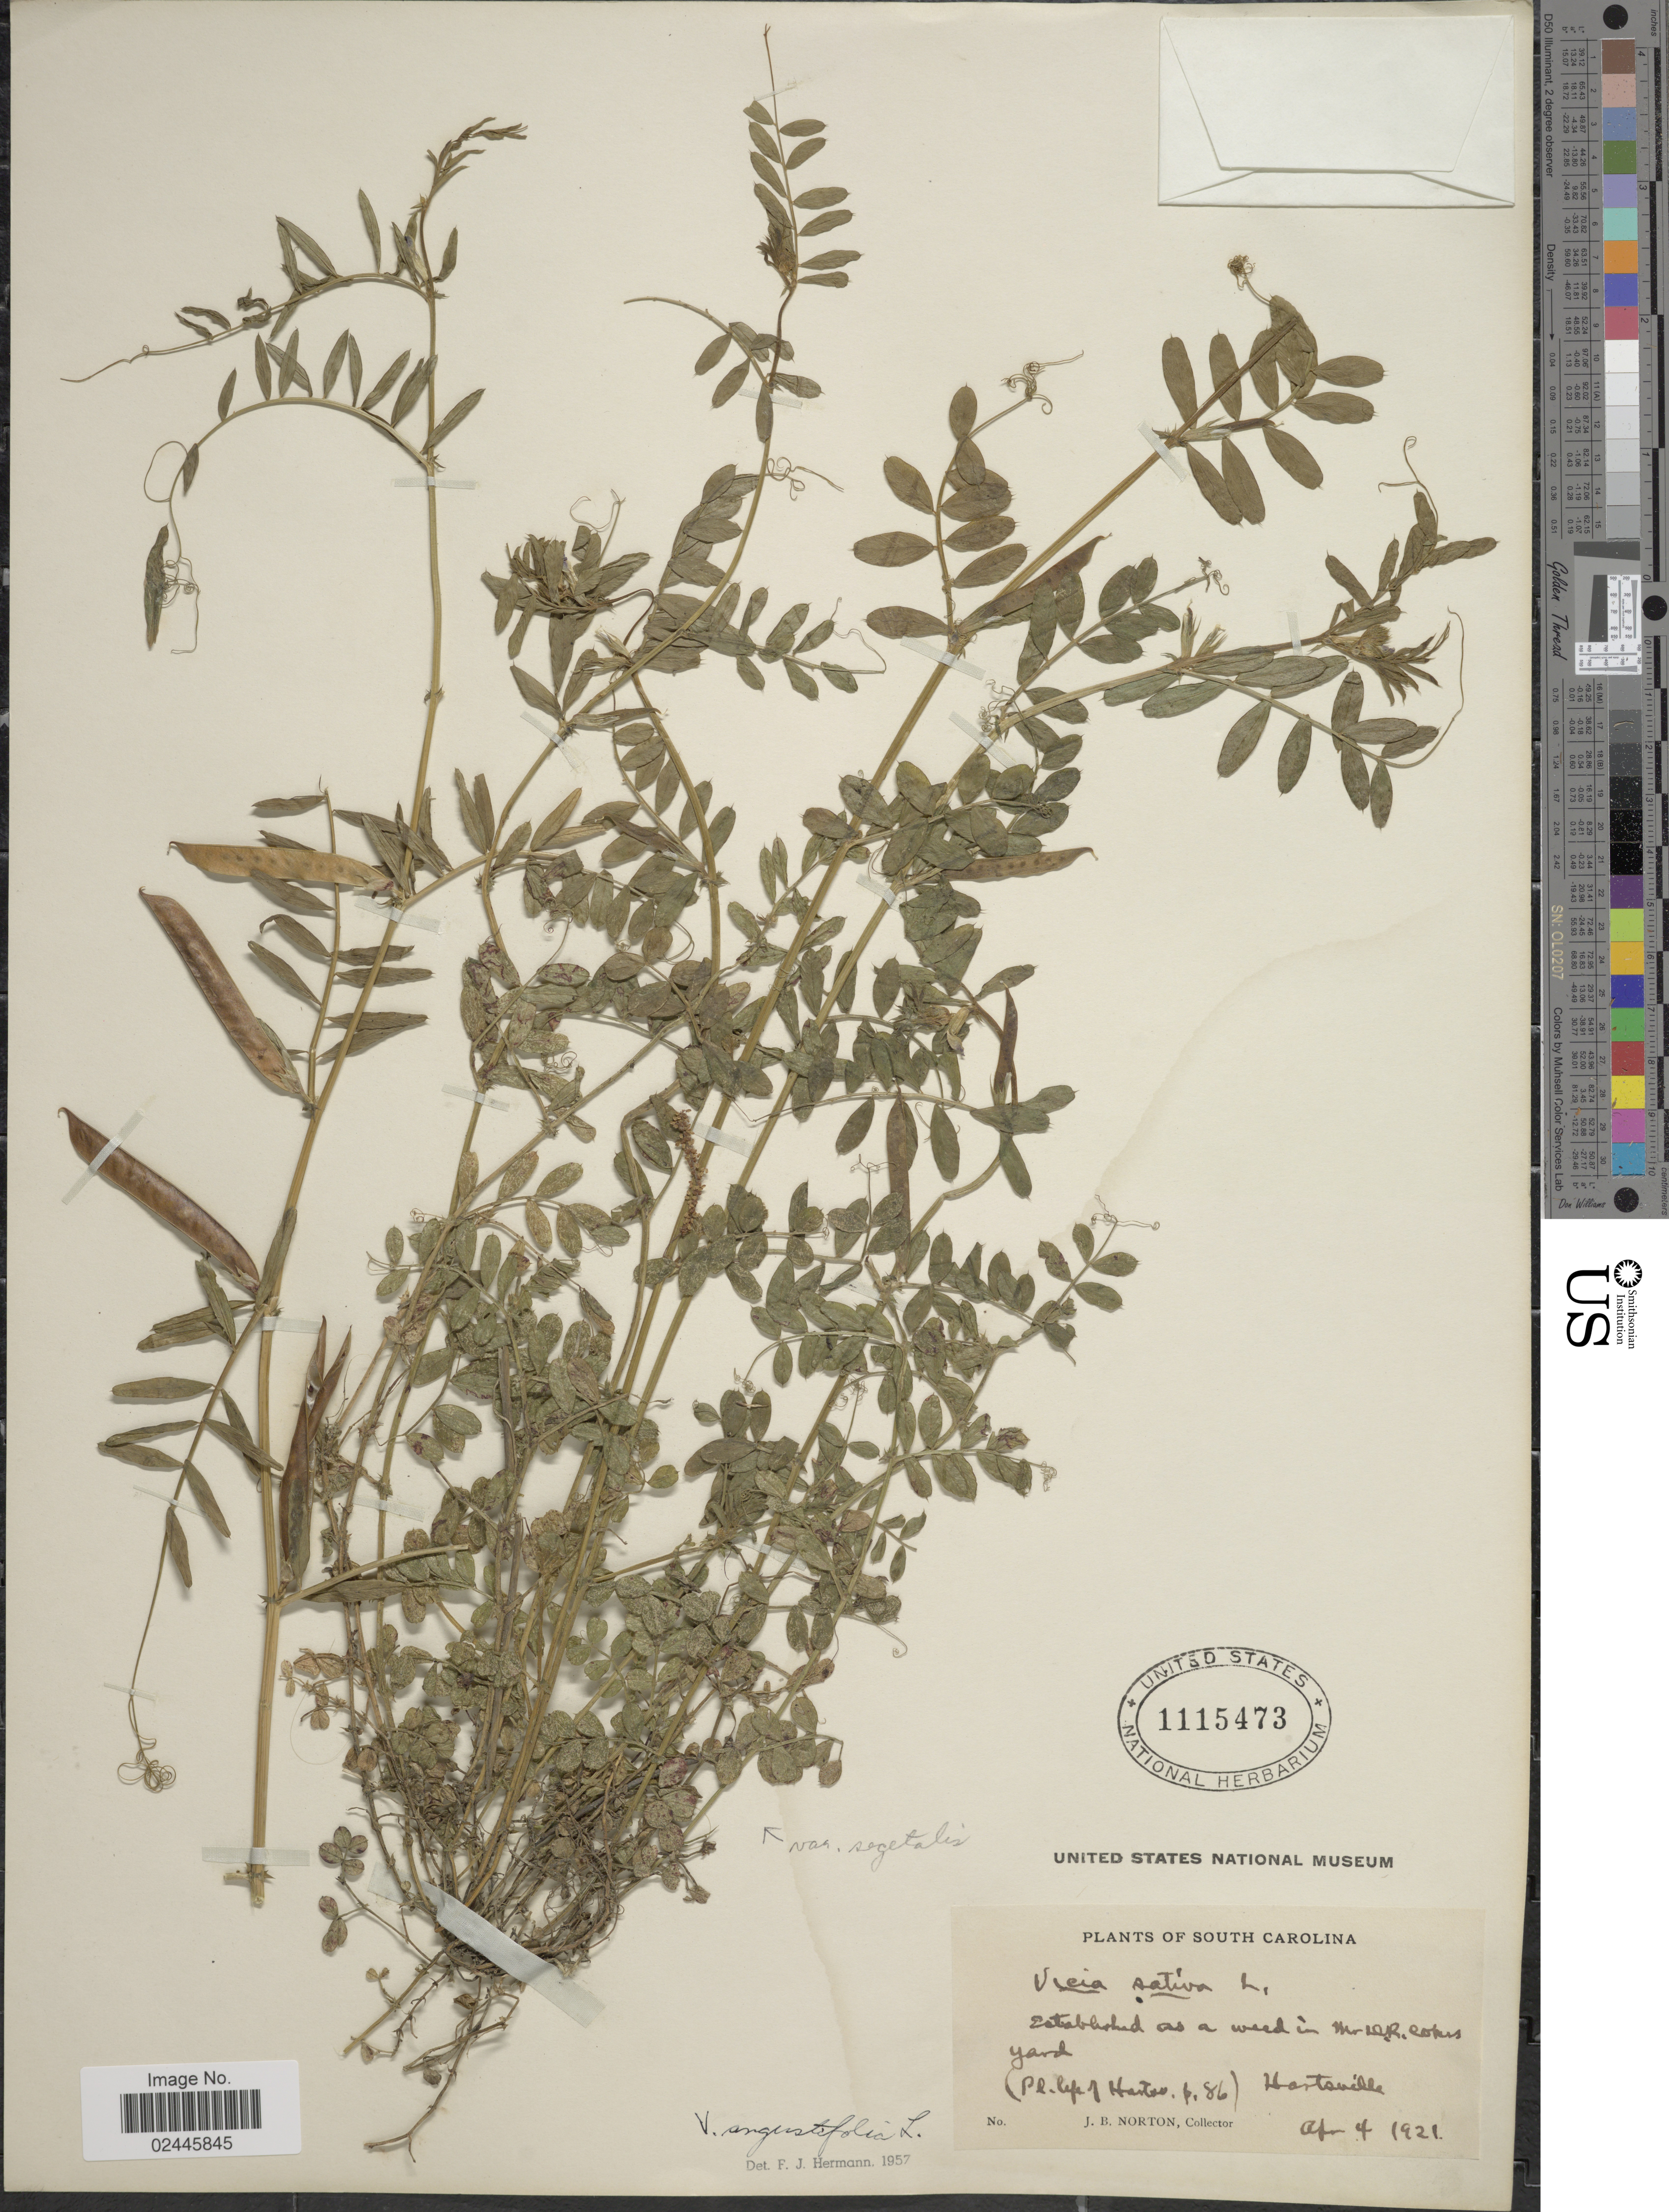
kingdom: Plantae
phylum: Tracheophyta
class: Magnoliopsida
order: Fabales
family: Fabaceae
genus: Vicia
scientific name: Vicia angustifolia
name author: L.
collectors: J. B. Norton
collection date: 1921-04-04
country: United States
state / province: South Carolina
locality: South Carolina. Hartsville. Weed in Mr. Dr. Cokes yard.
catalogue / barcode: US 1115473